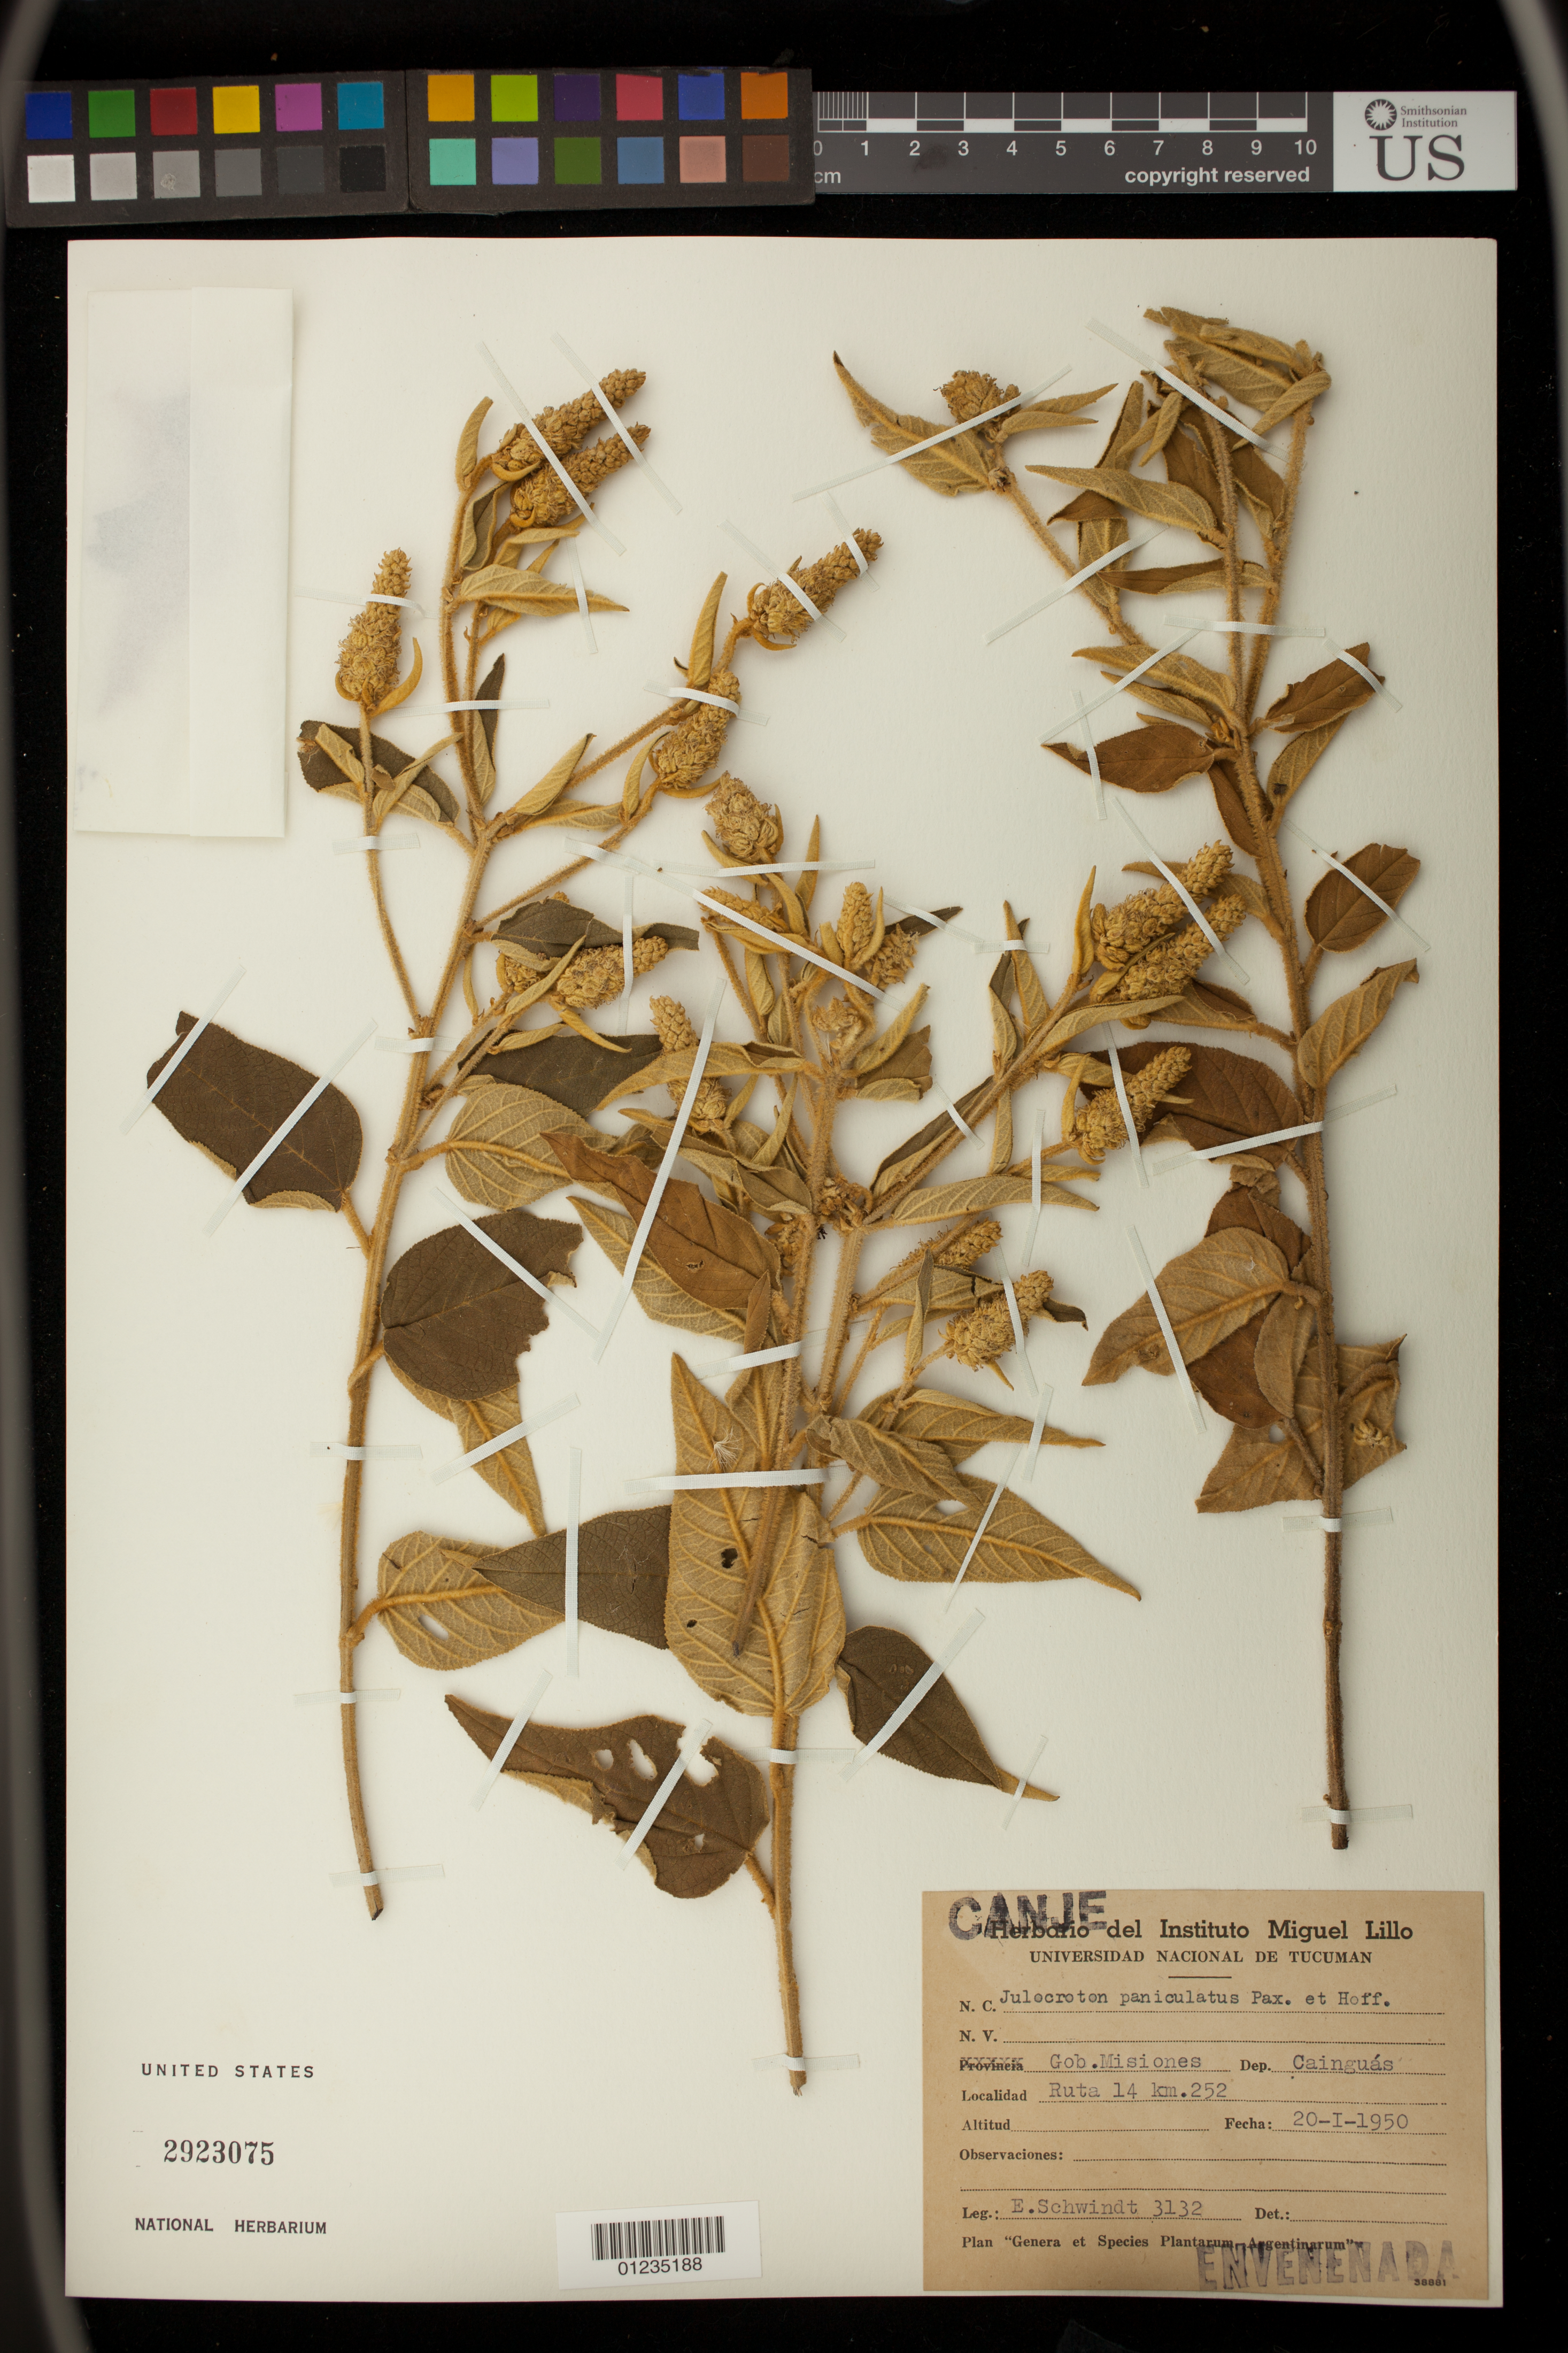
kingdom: Plantae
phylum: Tracheophyta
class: Magnoliopsida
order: Malpighiales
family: Euphorbiaceae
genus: Julocroton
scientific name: Julocroton paniculatus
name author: Pax & K. Hoffm.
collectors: E. Schwindt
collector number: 3132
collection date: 1950-01-20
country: Argentina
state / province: Misiones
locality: Departamento de Cainguás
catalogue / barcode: US 2923075